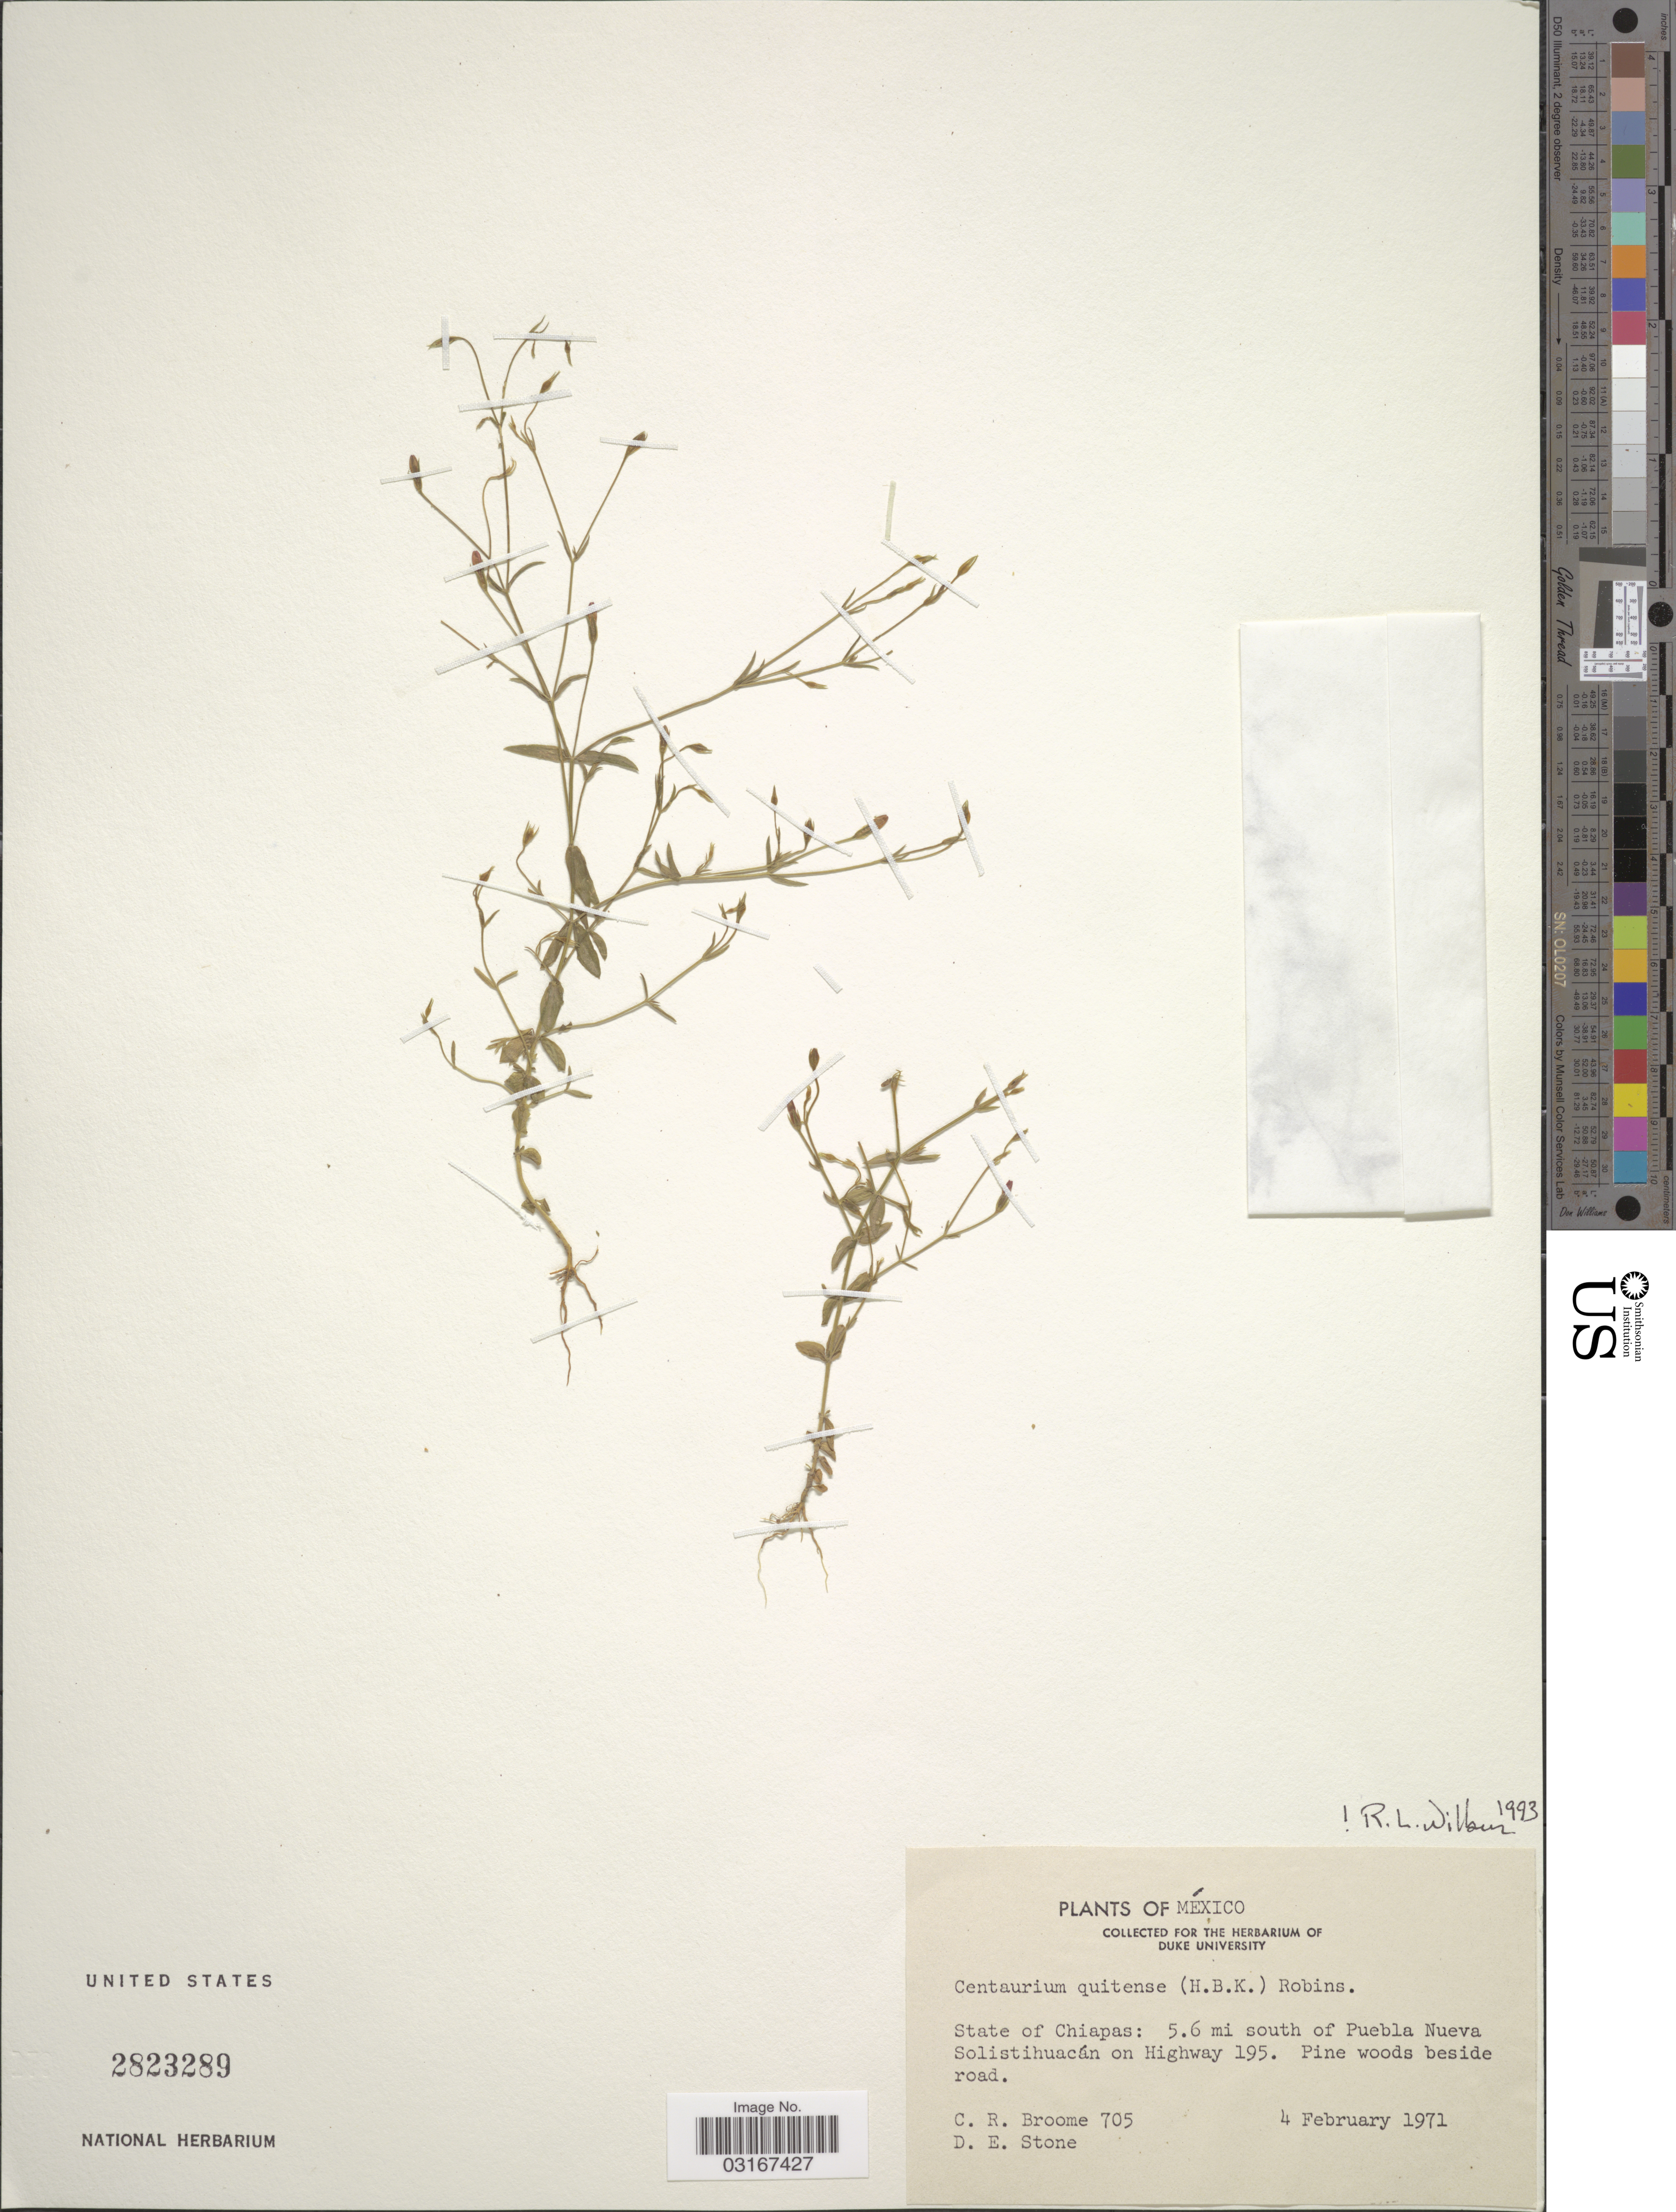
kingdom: Plantae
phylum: Tracheophyta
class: Magnoliopsida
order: Gentianales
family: Gentianaceae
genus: Centaurium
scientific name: Centaurium quitense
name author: (Kunth) B.L. Rob.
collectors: C. R. Broome & D. E. Stone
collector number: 705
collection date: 1971-02-04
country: Mexico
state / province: Chiapas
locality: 5.6 mi south of Puebla Nueva Solistihuacán on Highway 195.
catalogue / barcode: US 2823289